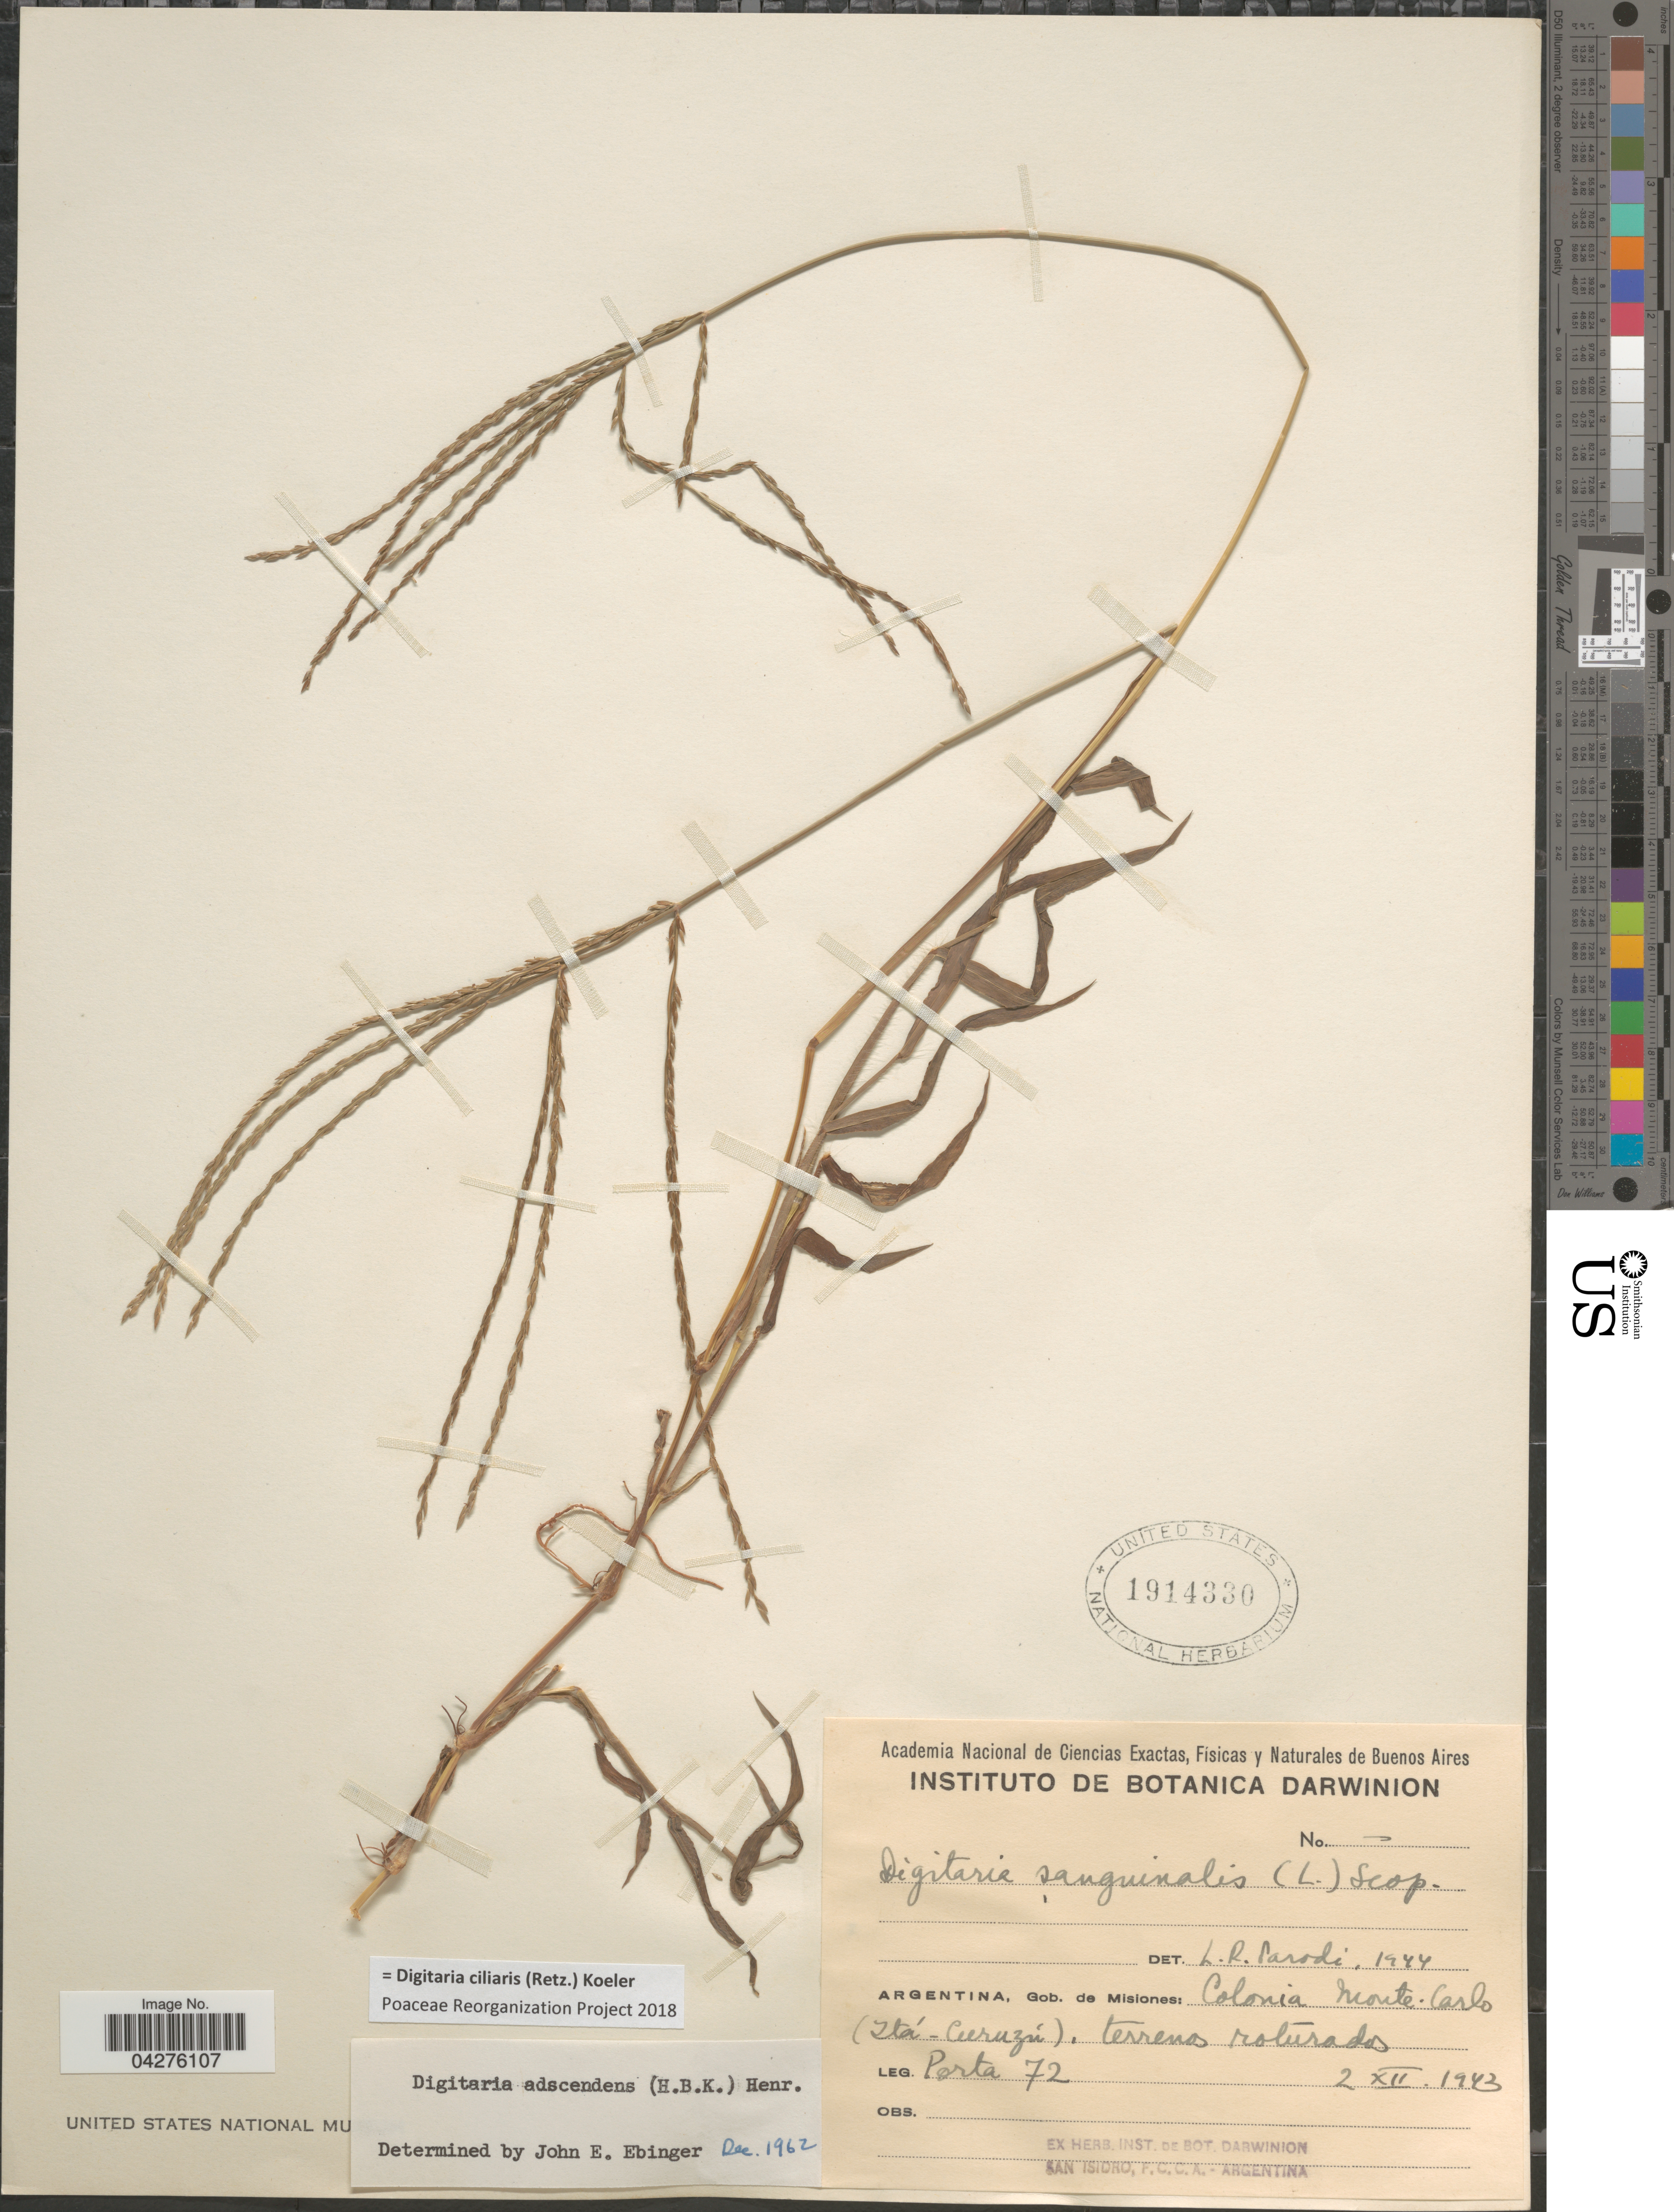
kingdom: Plantae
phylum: Tracheophyta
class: Liliopsida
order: Poales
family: Poaceae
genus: Digitaria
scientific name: Digitaria ciliaris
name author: (Retz.) Koeler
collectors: -- Porta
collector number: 72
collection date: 1943-12-02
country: Argentina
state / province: Misiones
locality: Gob. de Misiones. Colonia Monte Carlo (Itá-Curuzú), terrenos roturados.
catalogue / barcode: US 1914330